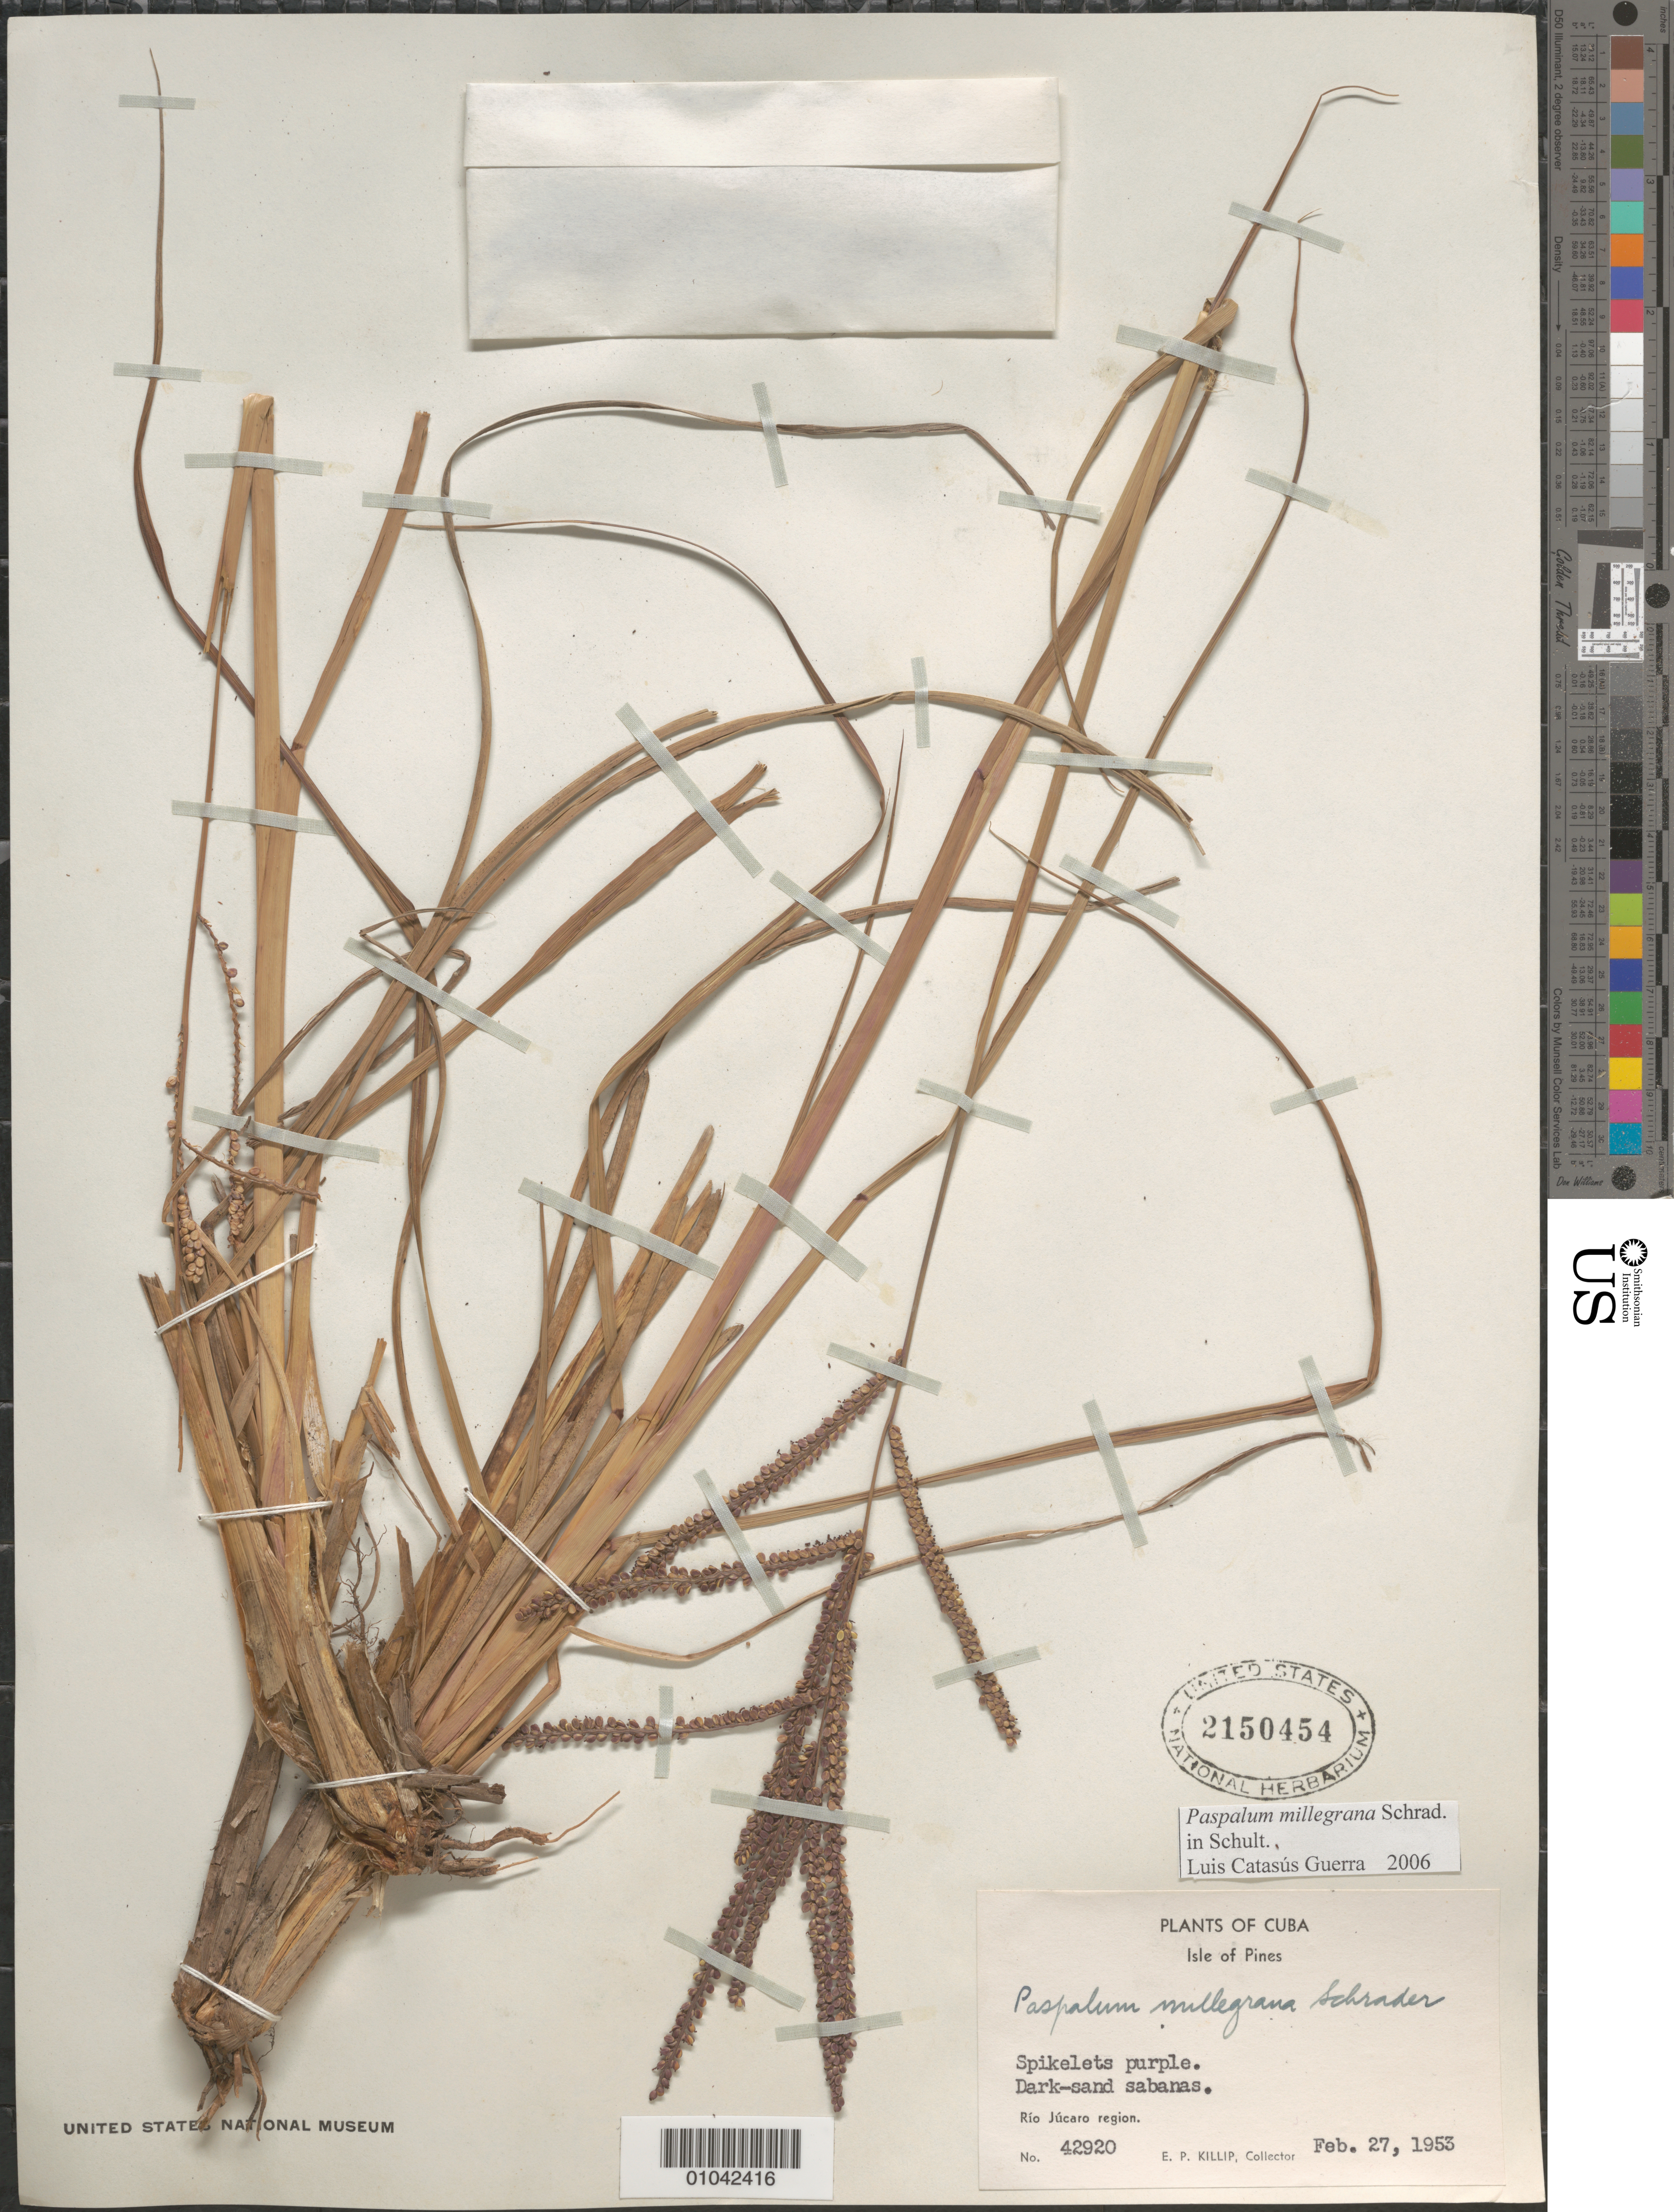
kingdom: Plantae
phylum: Tracheophyta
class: Liliopsida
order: Poales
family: Poaceae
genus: Paspalum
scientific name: Paspalum millegrana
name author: Schrad.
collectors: E. P. Killip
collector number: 42920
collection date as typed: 27 Feb 1953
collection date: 1953-02-27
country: Cuba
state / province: Isla de la Juventud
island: Isla de la Juventud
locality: Rio Jucaro region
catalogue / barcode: US 2150454